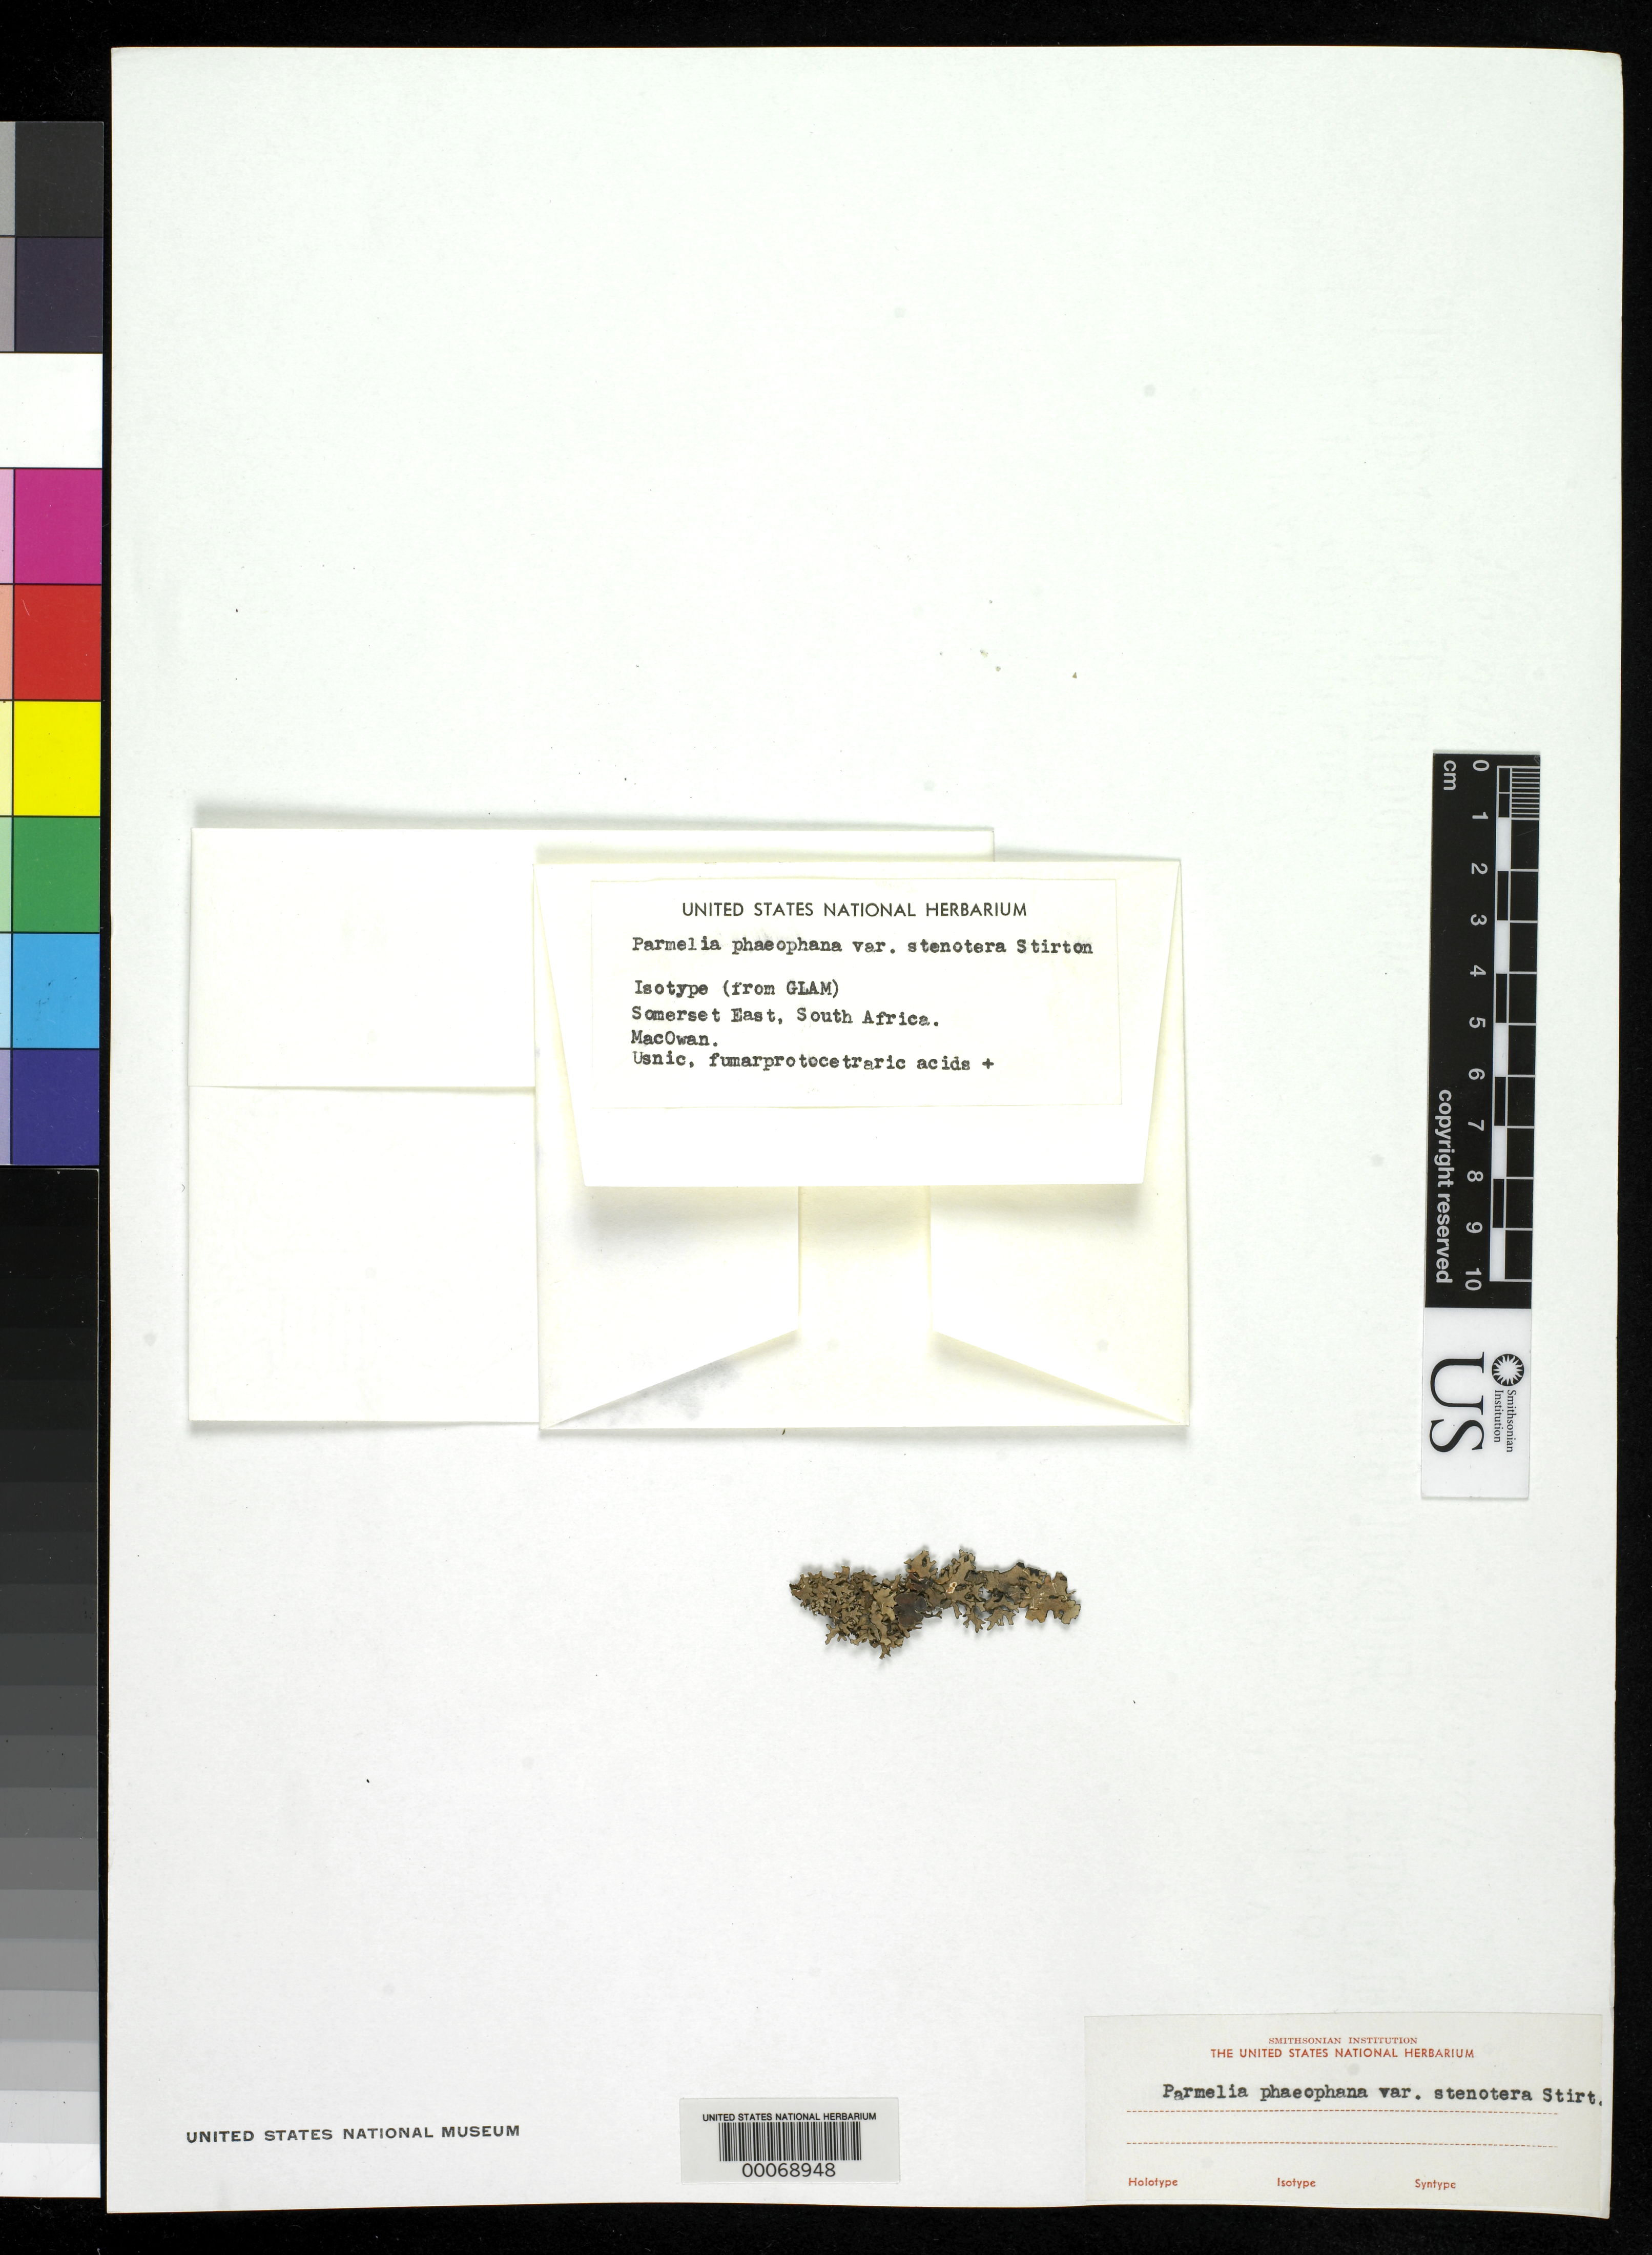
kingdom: Fungi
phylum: Ascomycota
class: Lecanoromycetes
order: Lecanorales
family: Parmeliaceae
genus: Parmelia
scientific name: Parmelia phaeophana var. stenotera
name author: Stirton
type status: Isotype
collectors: P. MacOwan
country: South Africa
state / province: Eastern Cape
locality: Somerset East.